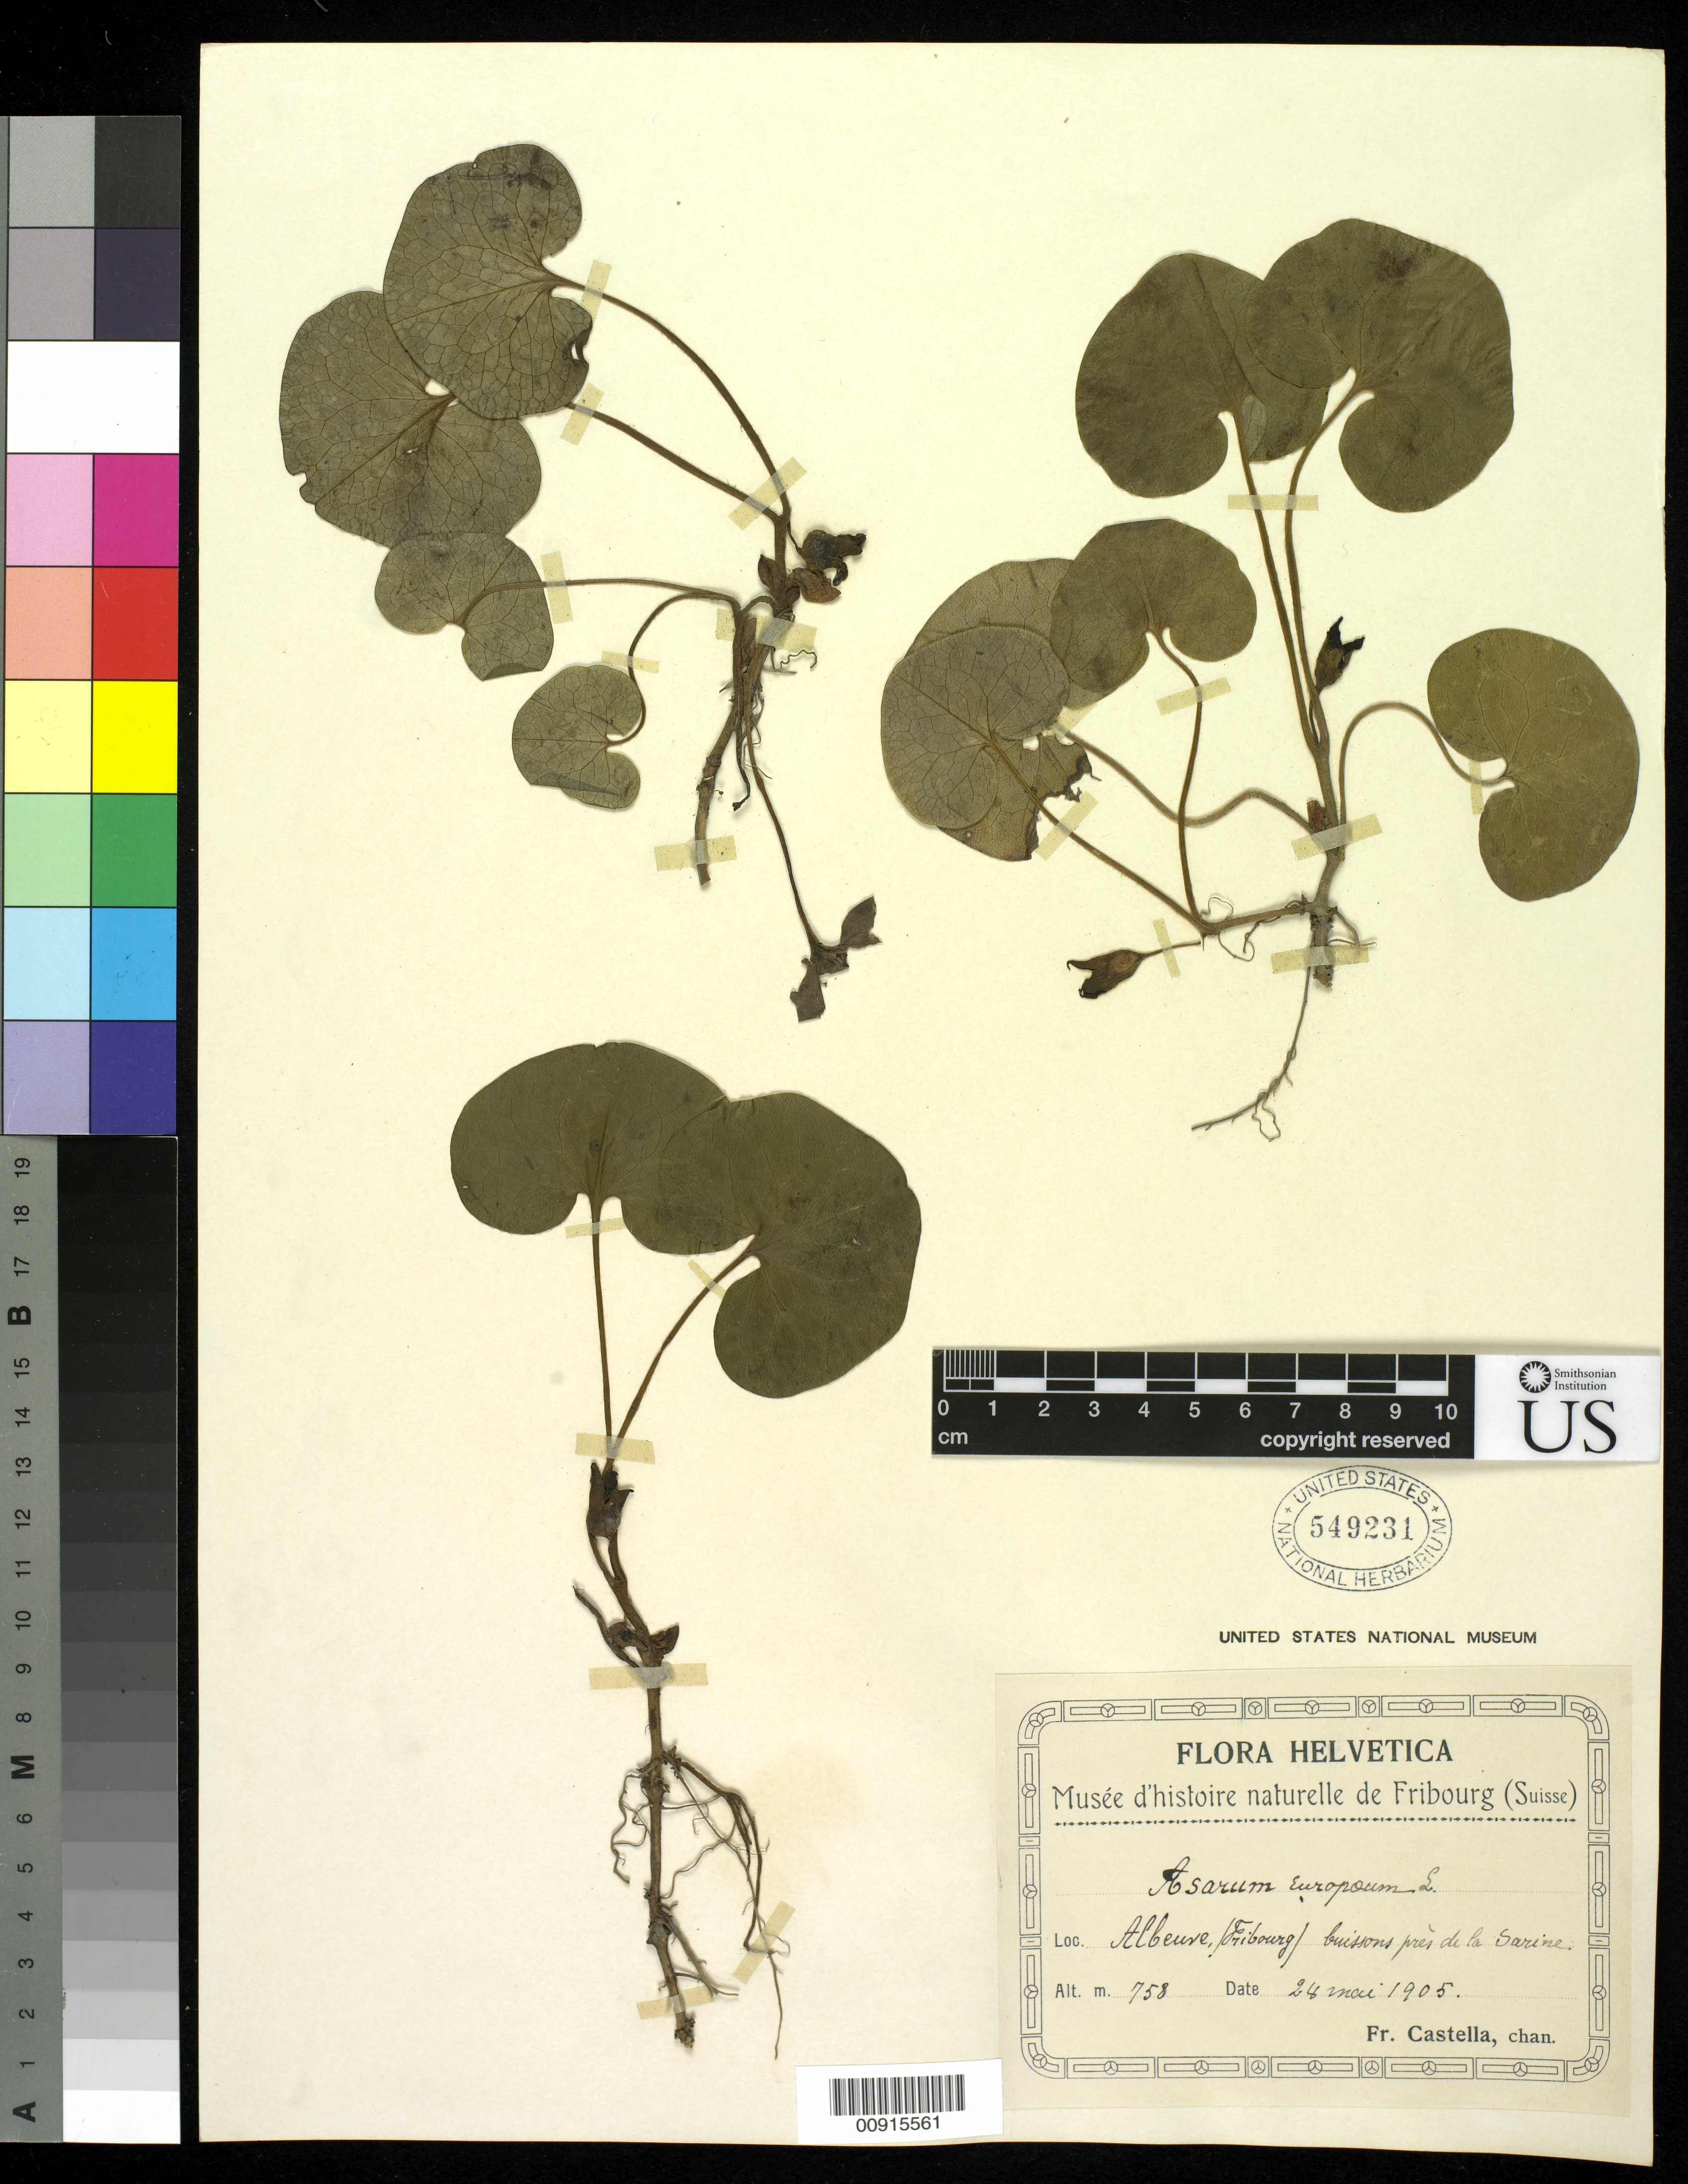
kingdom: Plantae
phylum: Tracheophyta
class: Magnoliopsida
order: Piperales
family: Aristolochiaceae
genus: Asarum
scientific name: Asarum europaeum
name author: L.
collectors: Fr. Castella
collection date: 1905-05-24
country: Switzerland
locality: Albeuve Fribourg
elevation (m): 758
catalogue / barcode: US 549231